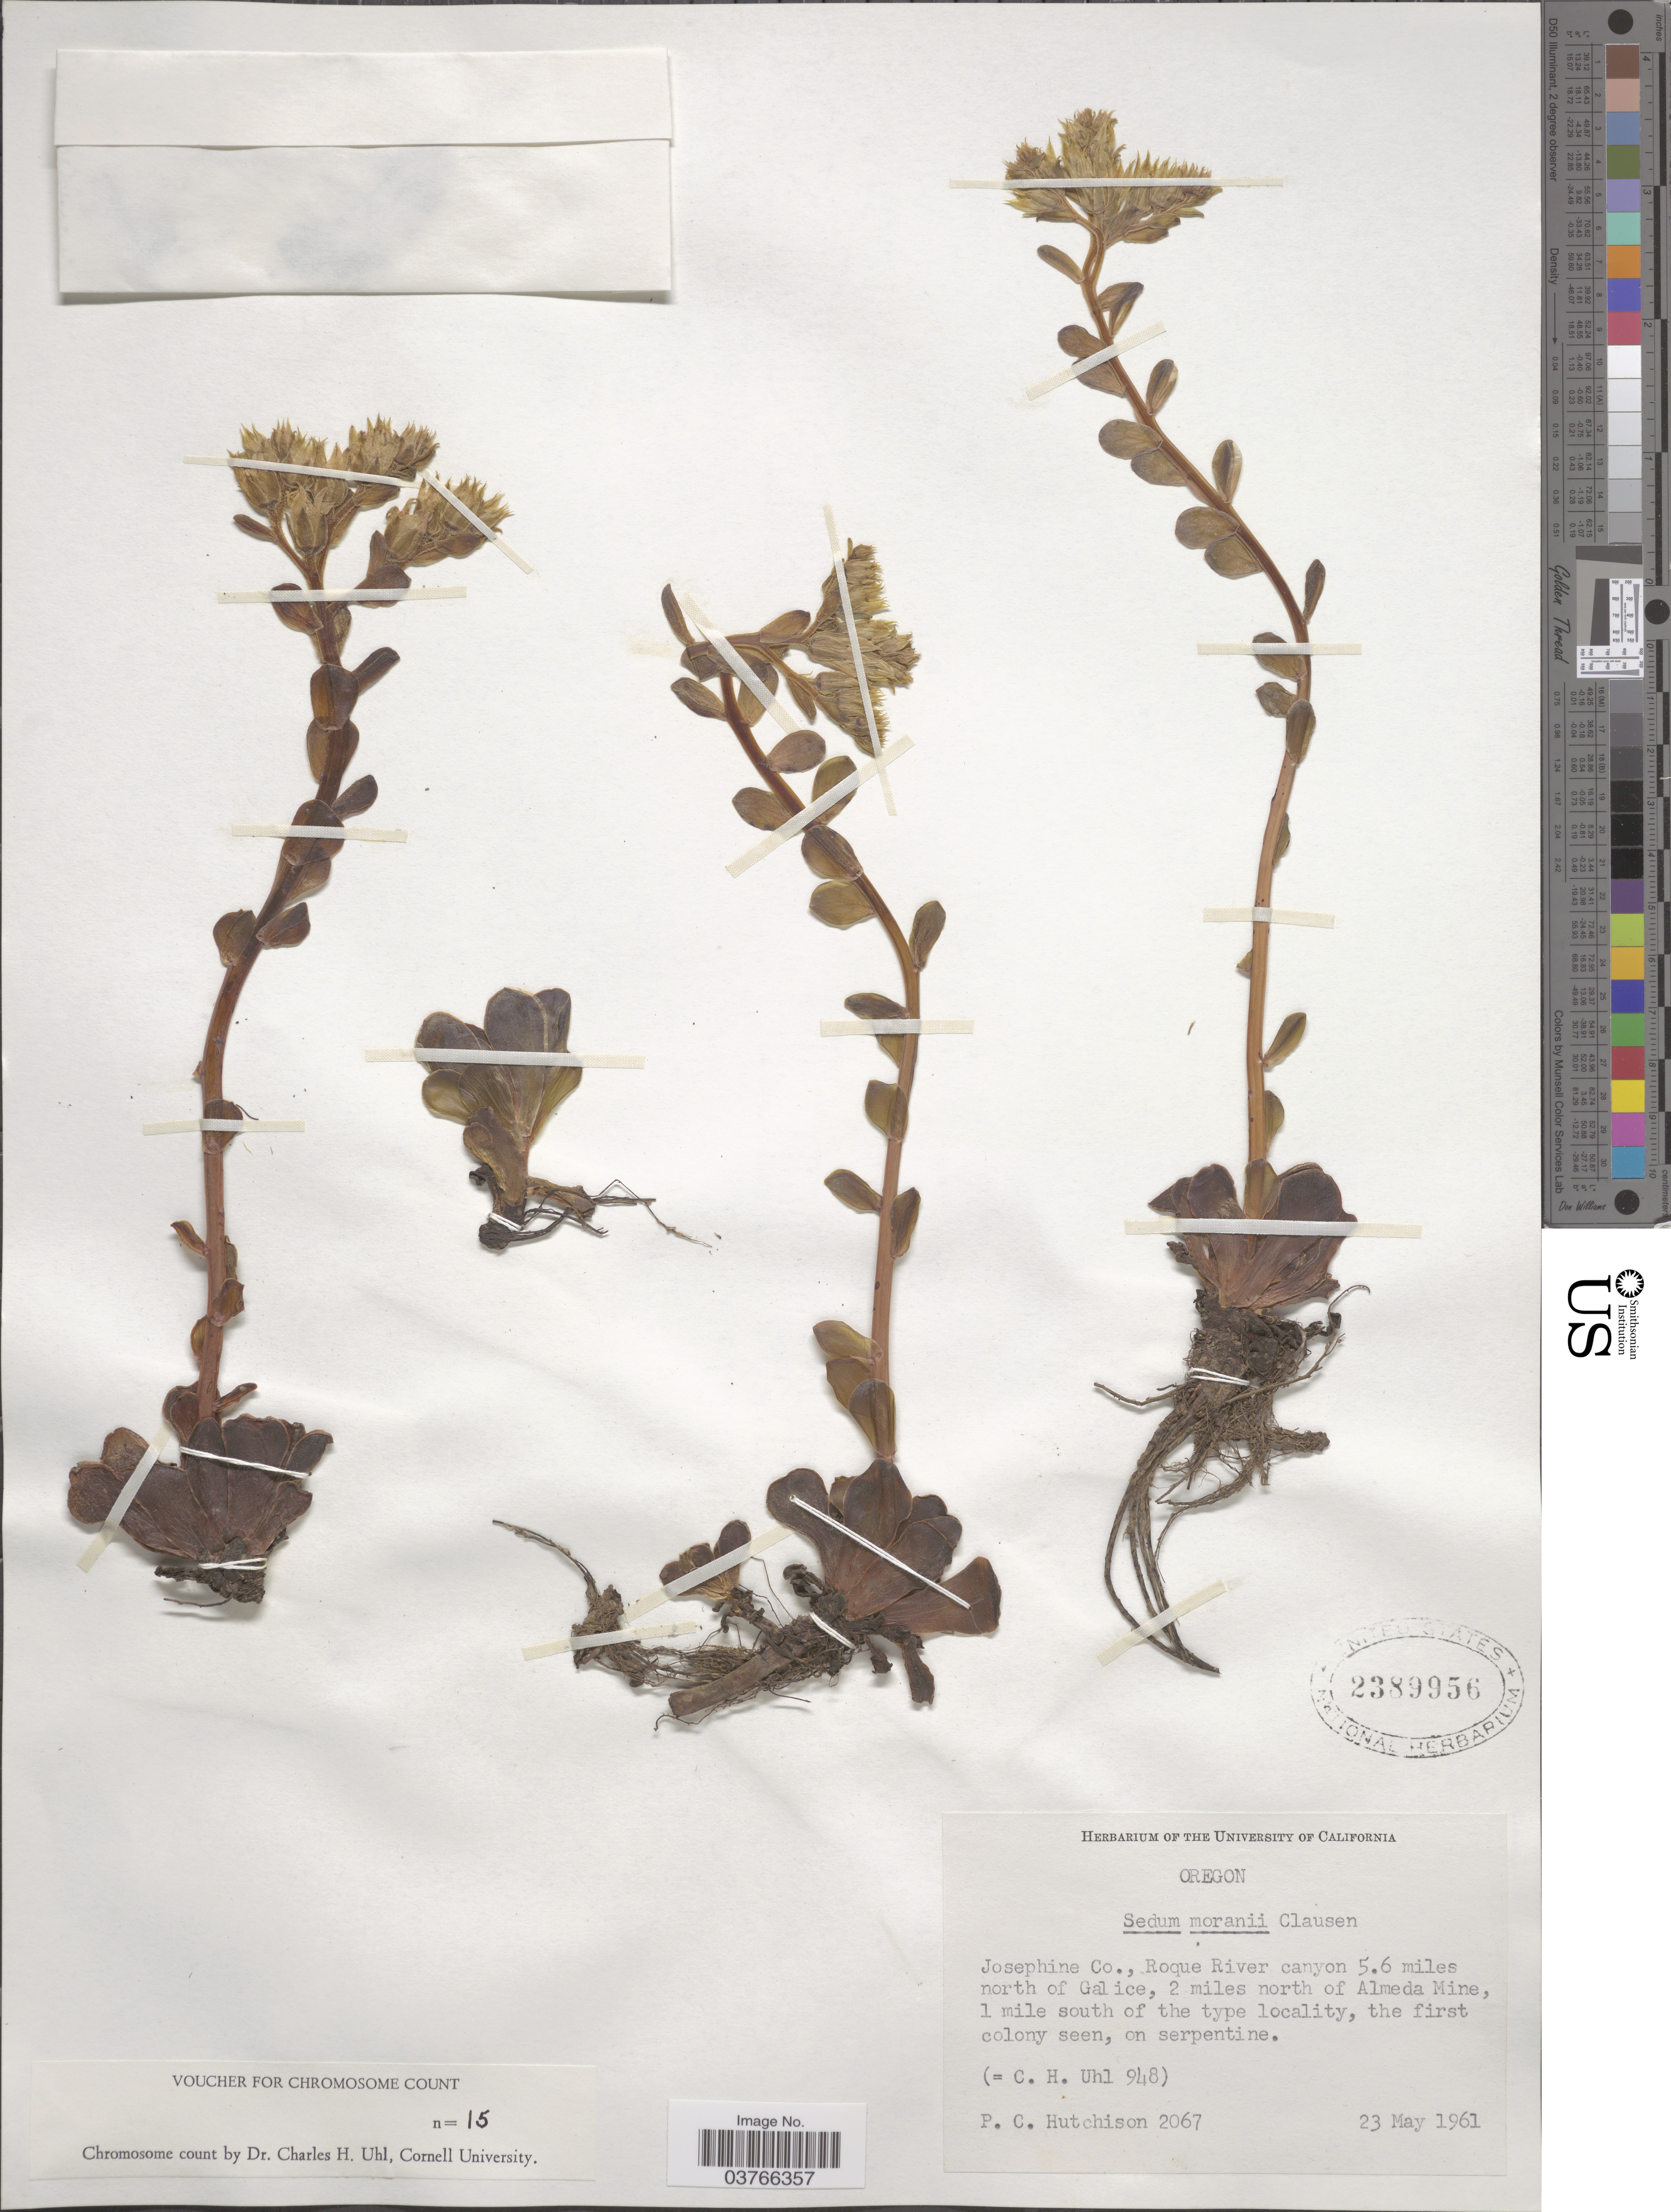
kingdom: Plantae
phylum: Tracheophyta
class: Magnoliopsida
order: Saxifragales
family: Crassulaceae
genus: Sedum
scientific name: Sedum moranii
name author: R.T. Clausen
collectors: P. C. Hutchison & C. Uhl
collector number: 2067/948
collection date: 1961-05-23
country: United States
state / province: Oregon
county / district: Josephine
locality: Josephine Co.: Roque River canyon 5.6 miles north of Galice, 2 miles north of Almeda Mine, 1 mile south of the type locality, the first colony seen, on serpentine.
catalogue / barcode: US 2389956